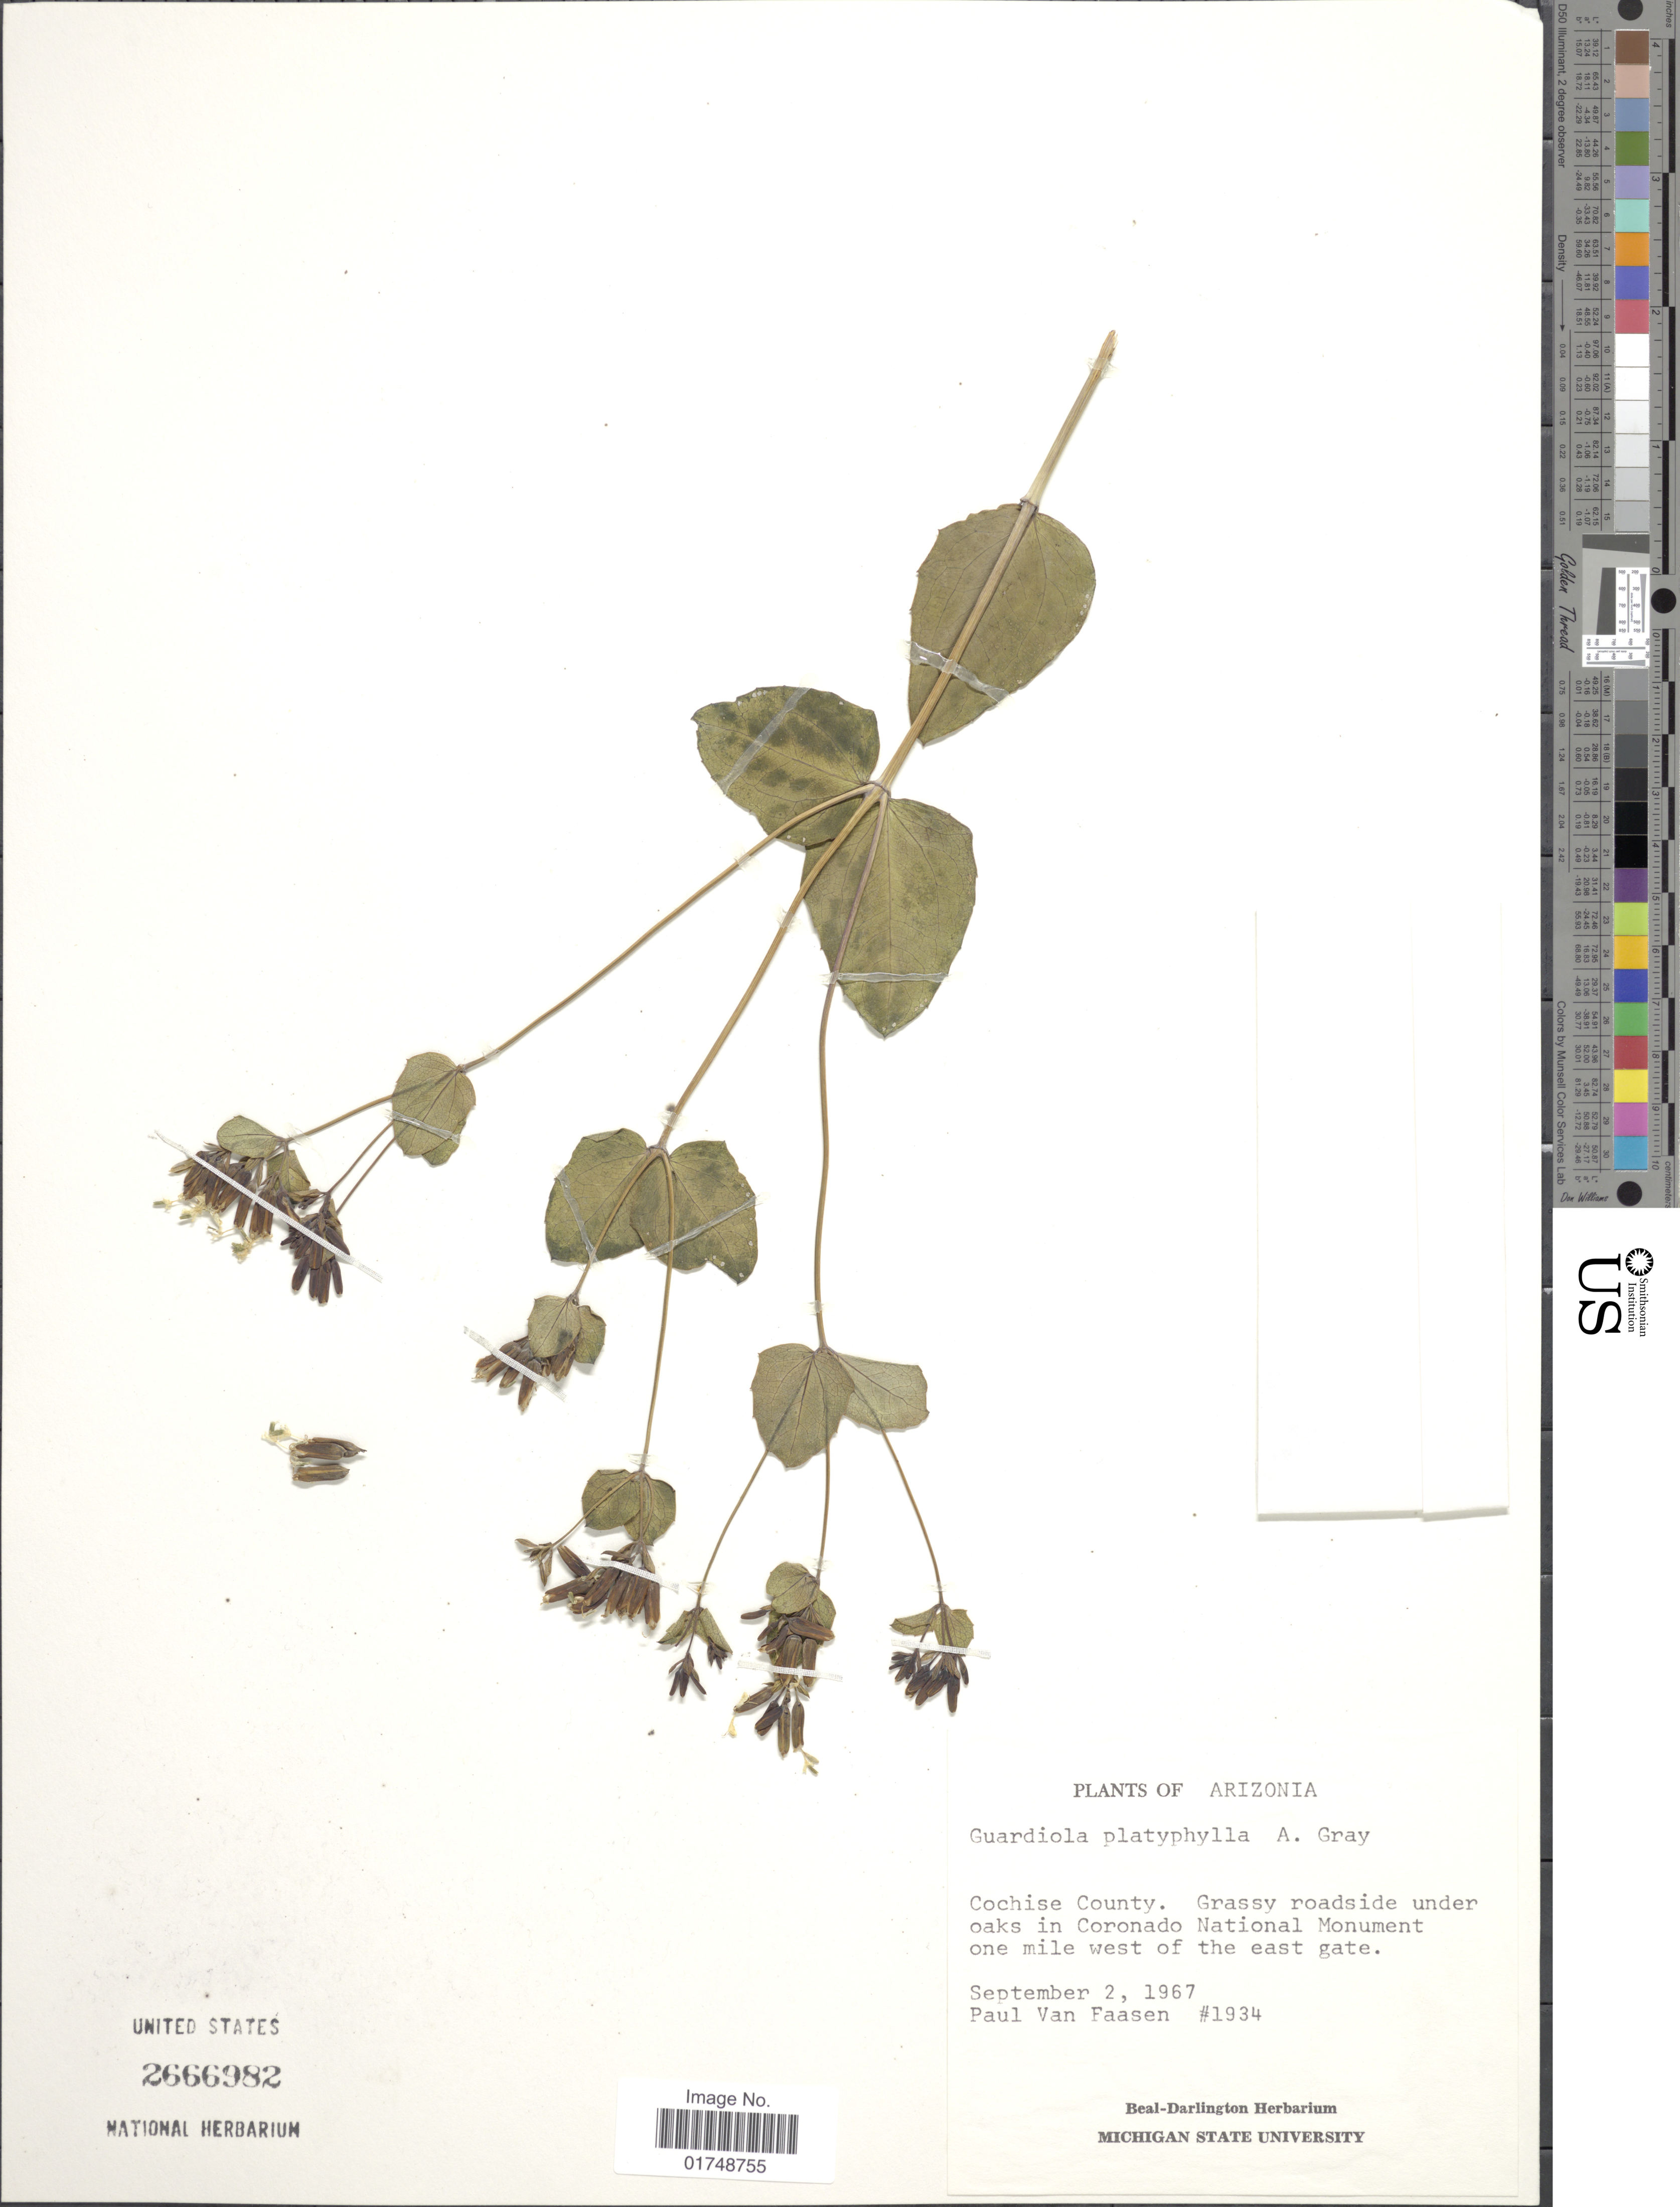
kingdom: Plantae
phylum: Tracheophyta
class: Magnoliopsida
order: Asterales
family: Asteraceae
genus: Guardiola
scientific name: Guardiola platyphylla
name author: A. Gray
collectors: P. Van Faasen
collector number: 1934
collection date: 1967-09-02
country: United States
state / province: Arizona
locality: Cochise County. Grassy roadside under oaks in Coronado National Monument one mile west of the east gate.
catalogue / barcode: US 2666982